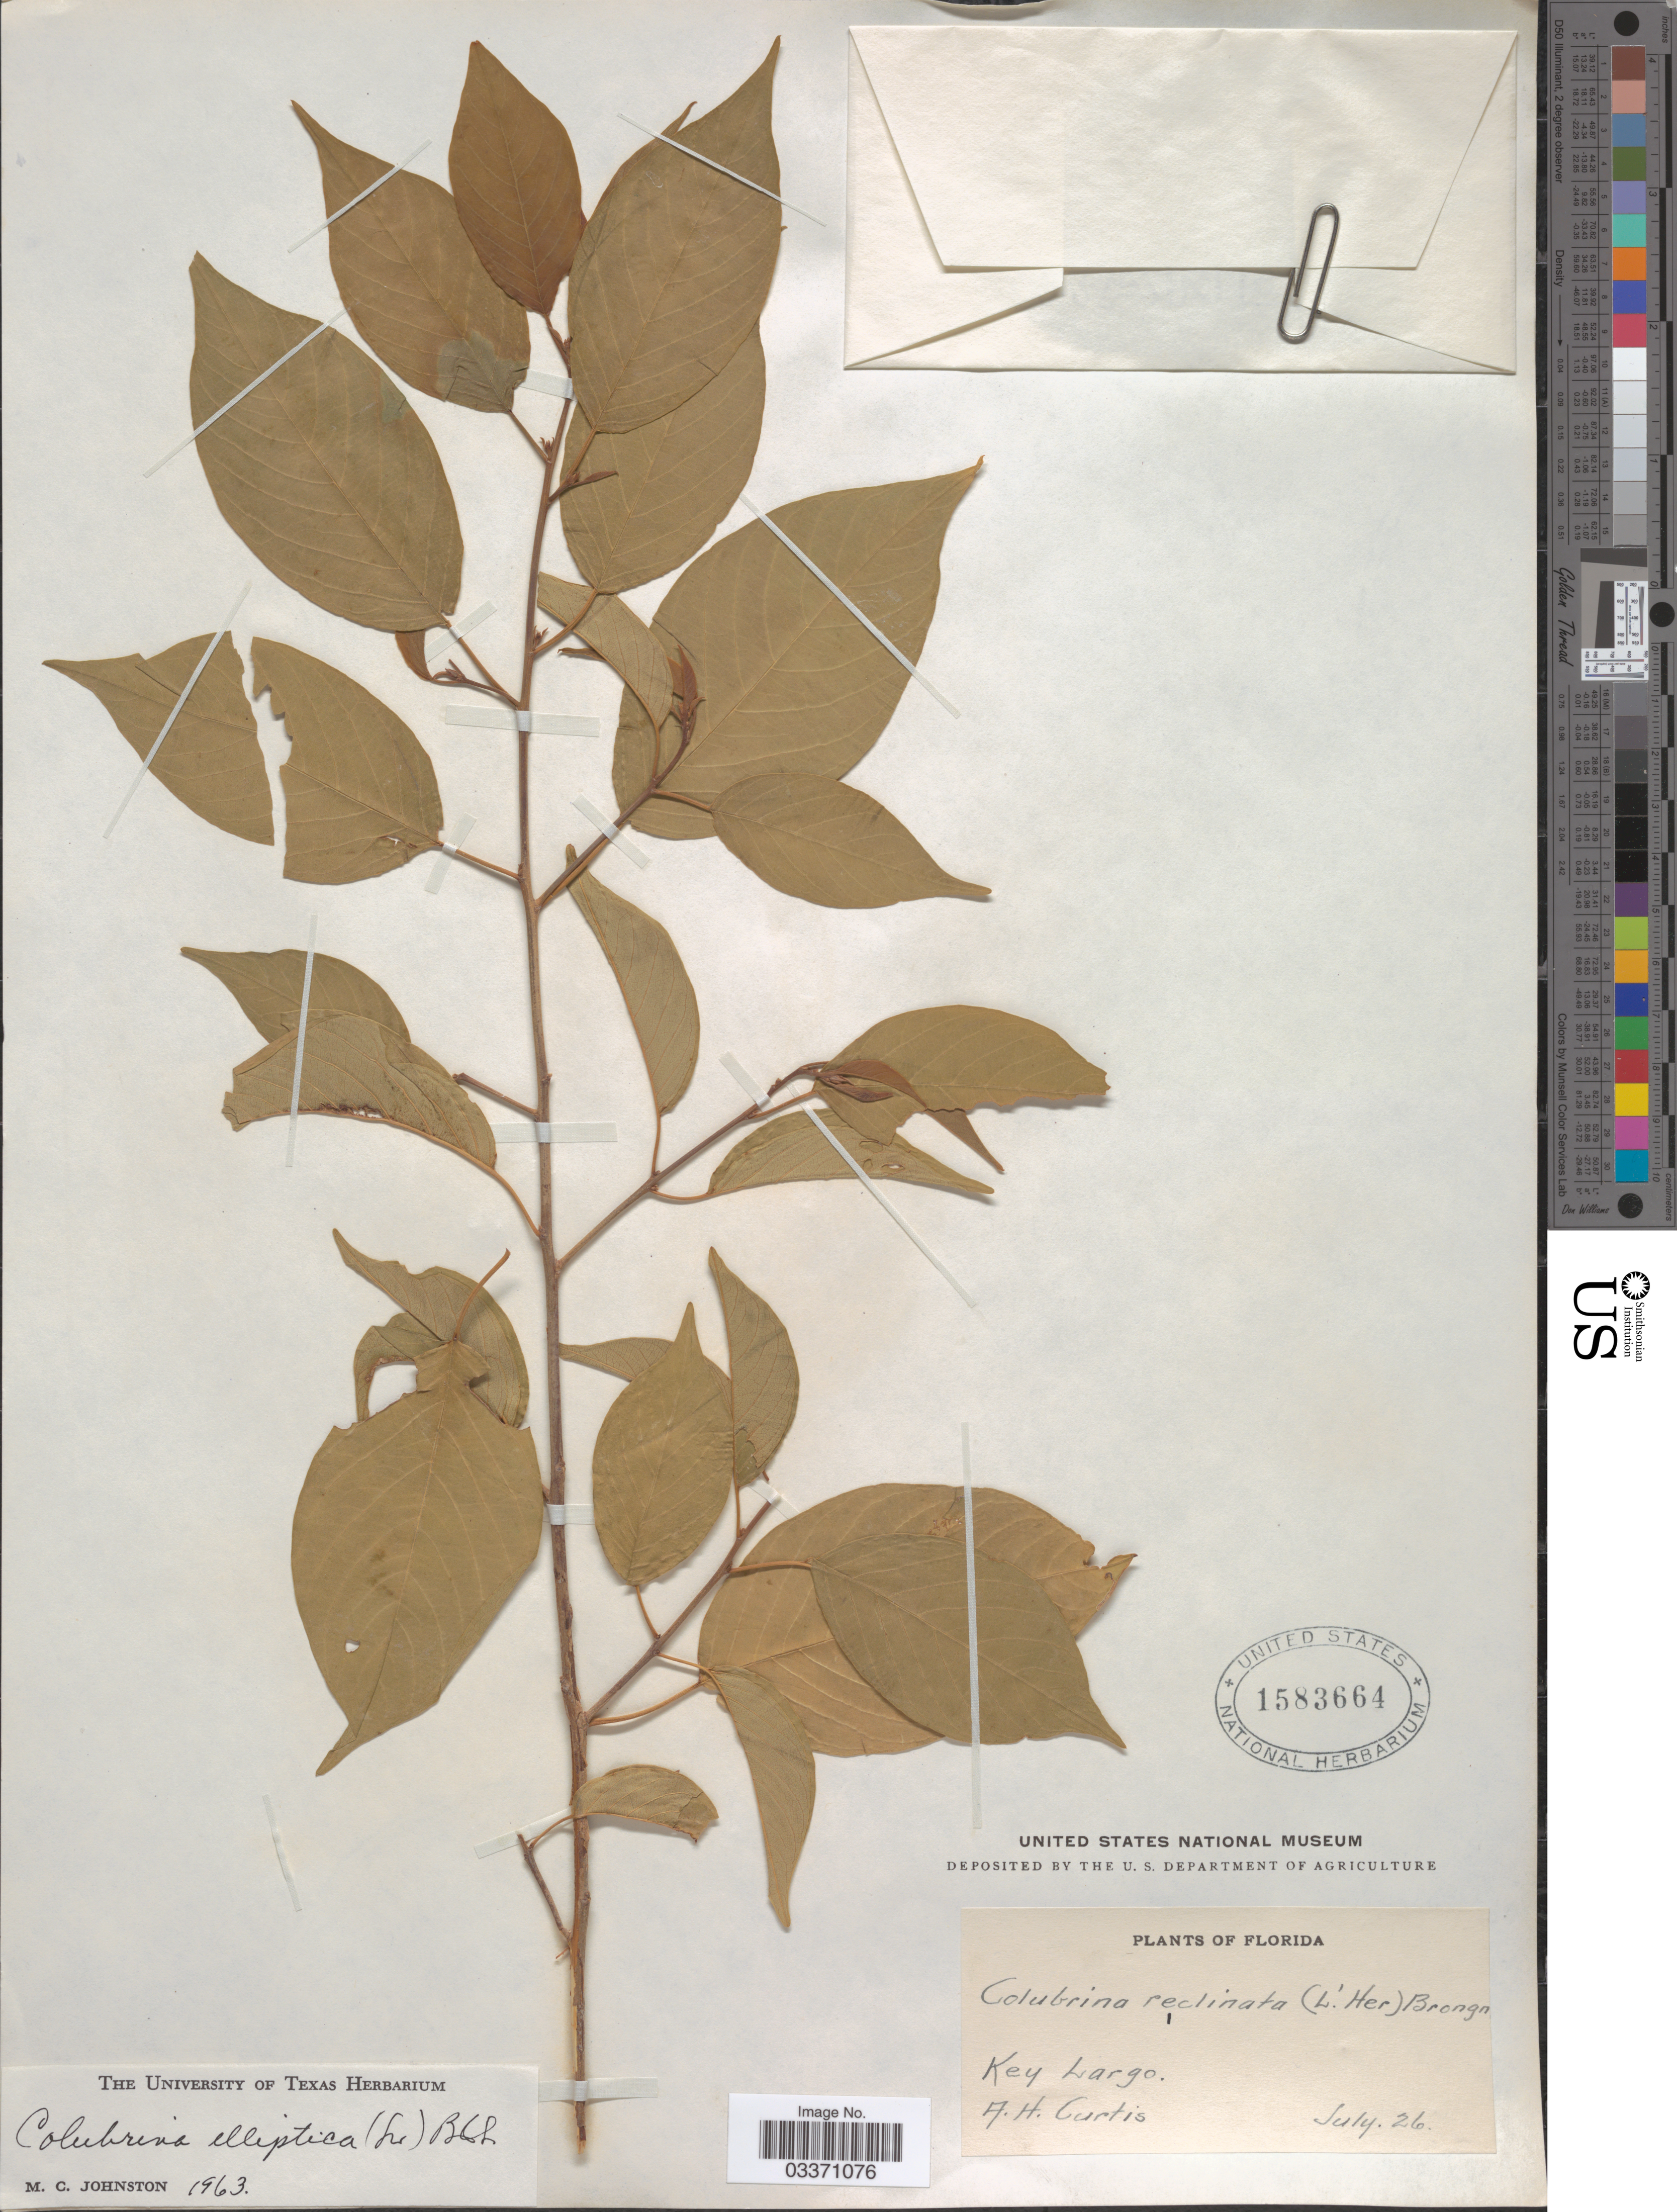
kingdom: Plantae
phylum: Tracheophyta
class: Magnoliopsida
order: Rosales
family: Rhamnaceae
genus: Colubrina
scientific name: Colubrina elliptica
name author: (Sw.) Brizicky & W.L. Stern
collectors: A. Curtis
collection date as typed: Transcribed d/m/y: /7/26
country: United States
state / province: Florida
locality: Key Largo.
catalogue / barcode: US 1583664